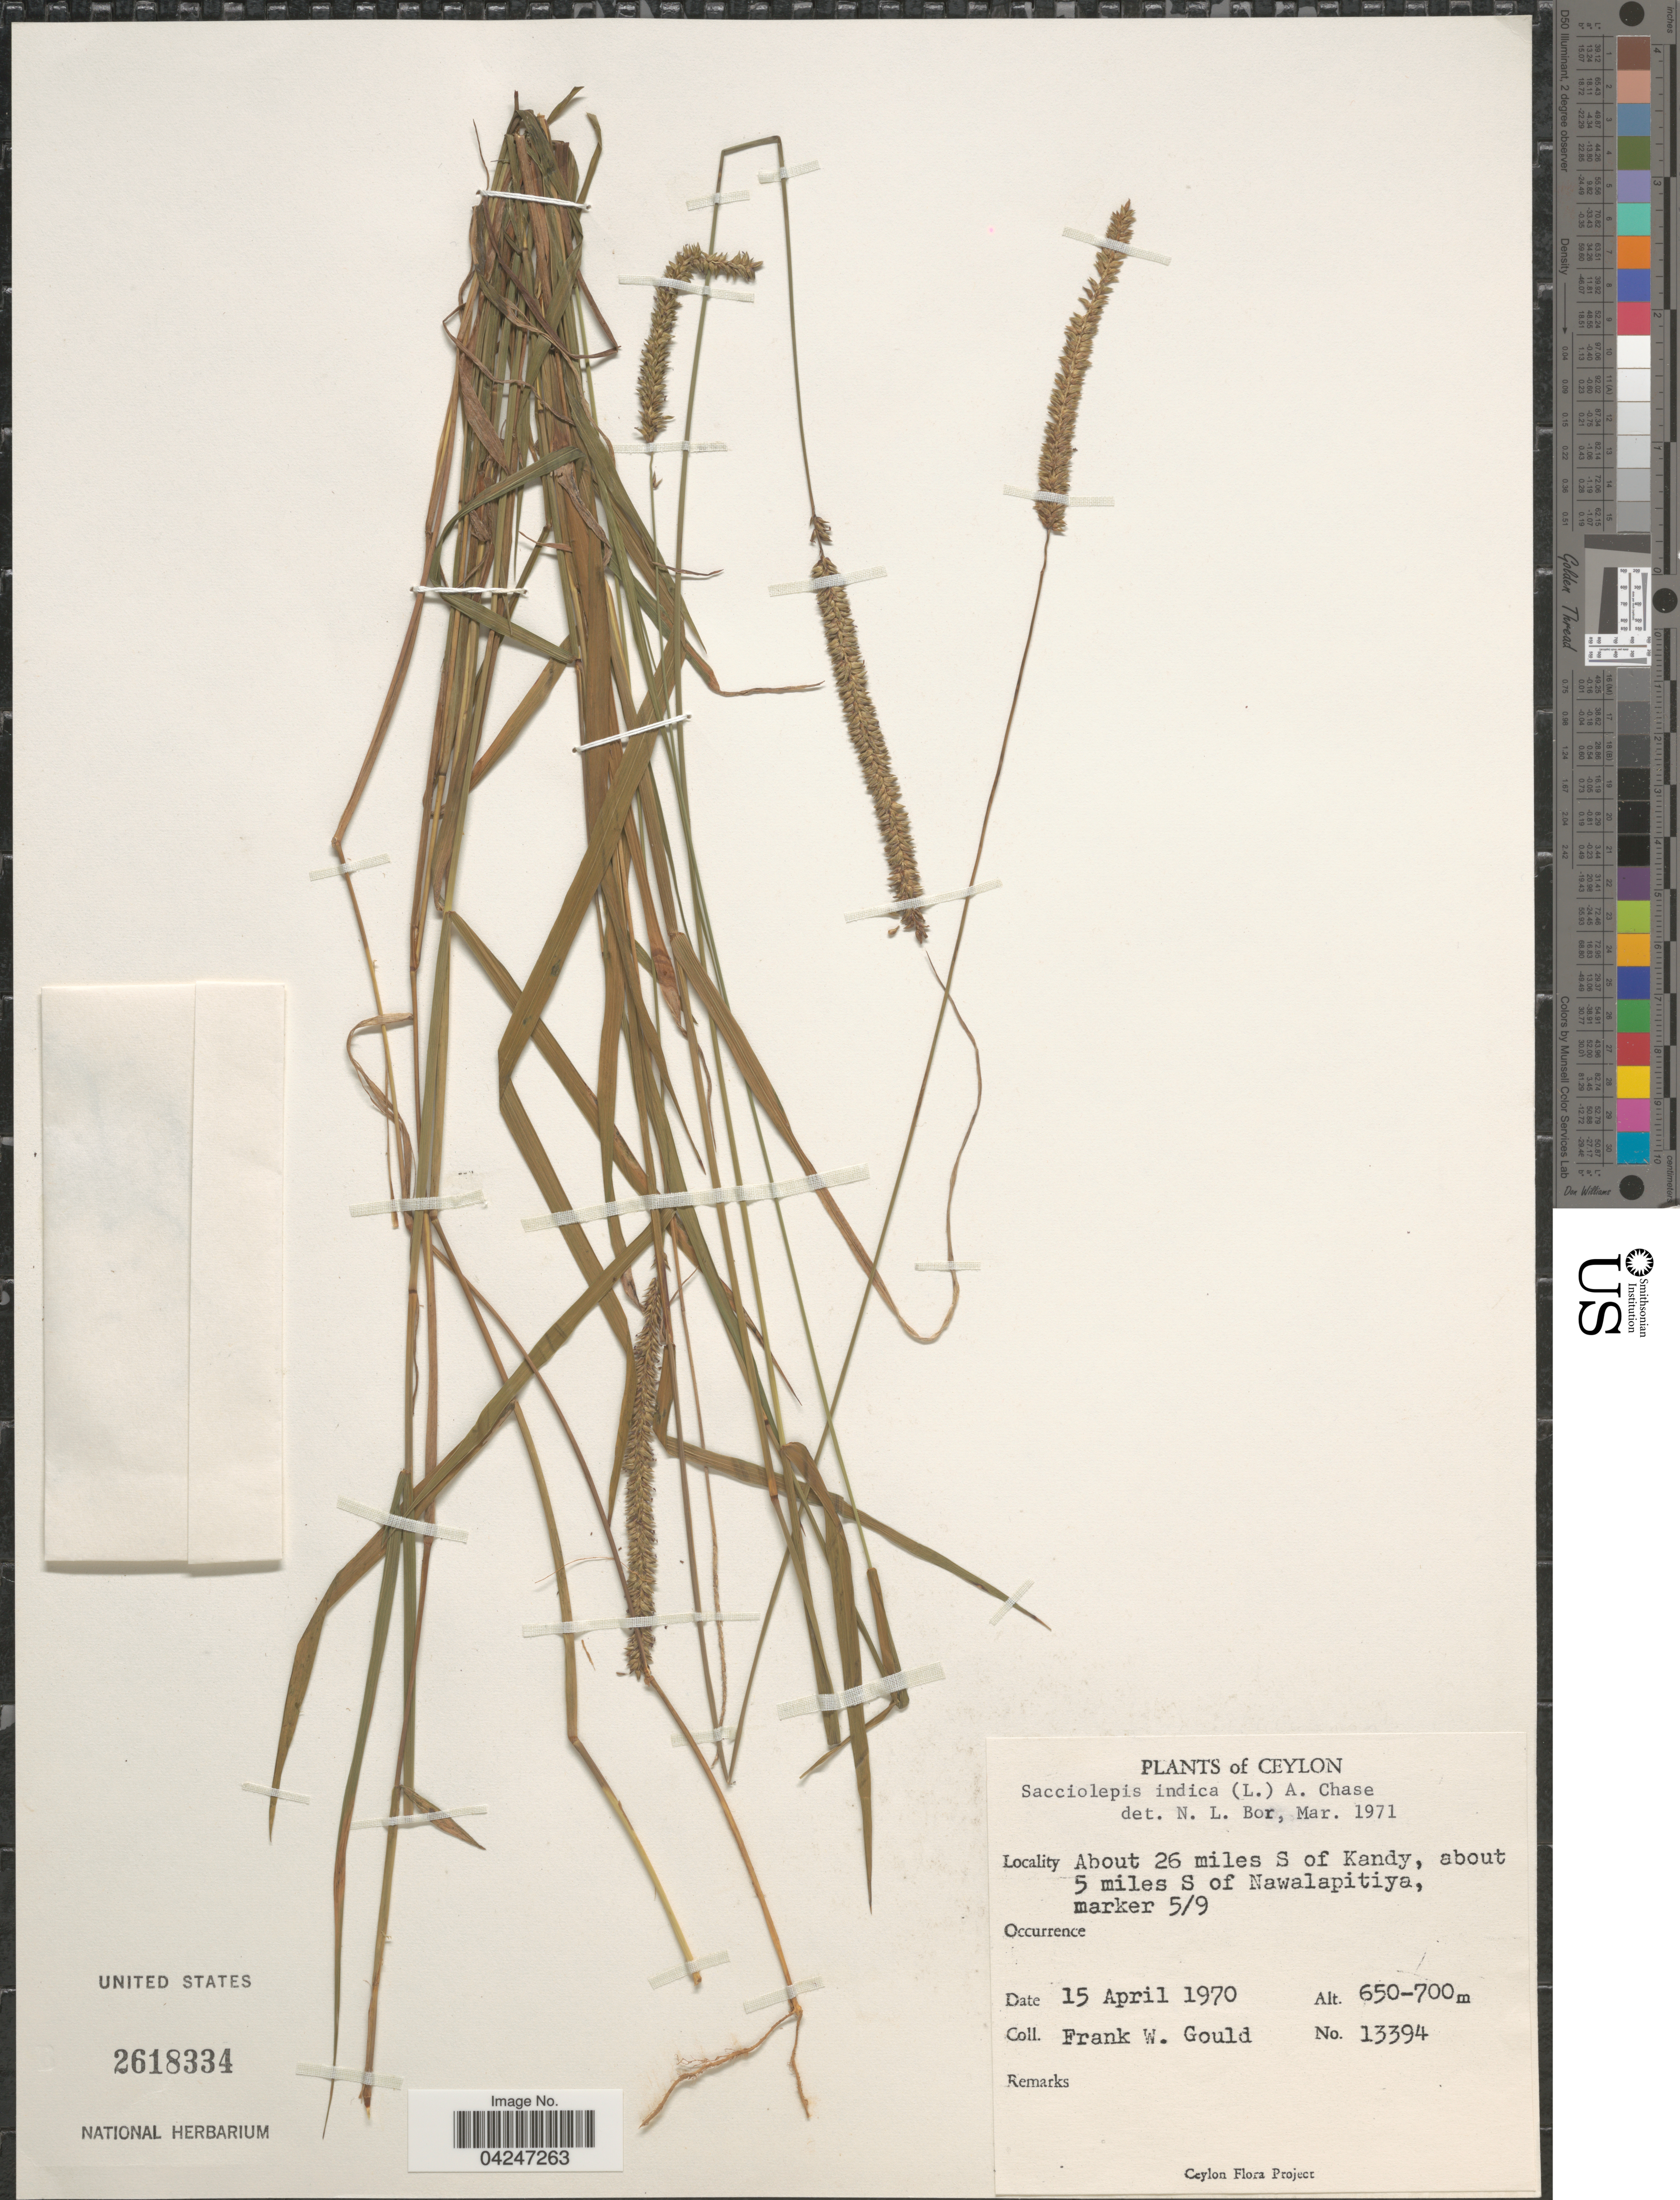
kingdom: Plantae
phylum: Tracheophyta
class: Liliopsida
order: Poales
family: Poaceae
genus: Sacciolepis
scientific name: Sacciolepis indica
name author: (L.) Chase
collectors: F. W. Gould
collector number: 13394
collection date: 1970-04-15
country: Sri Lanka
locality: Ceylon. About 26 miles S of Kandy, about 5 miles S of Nawalapitiya, marker 5/9.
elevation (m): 650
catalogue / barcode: US 2618334